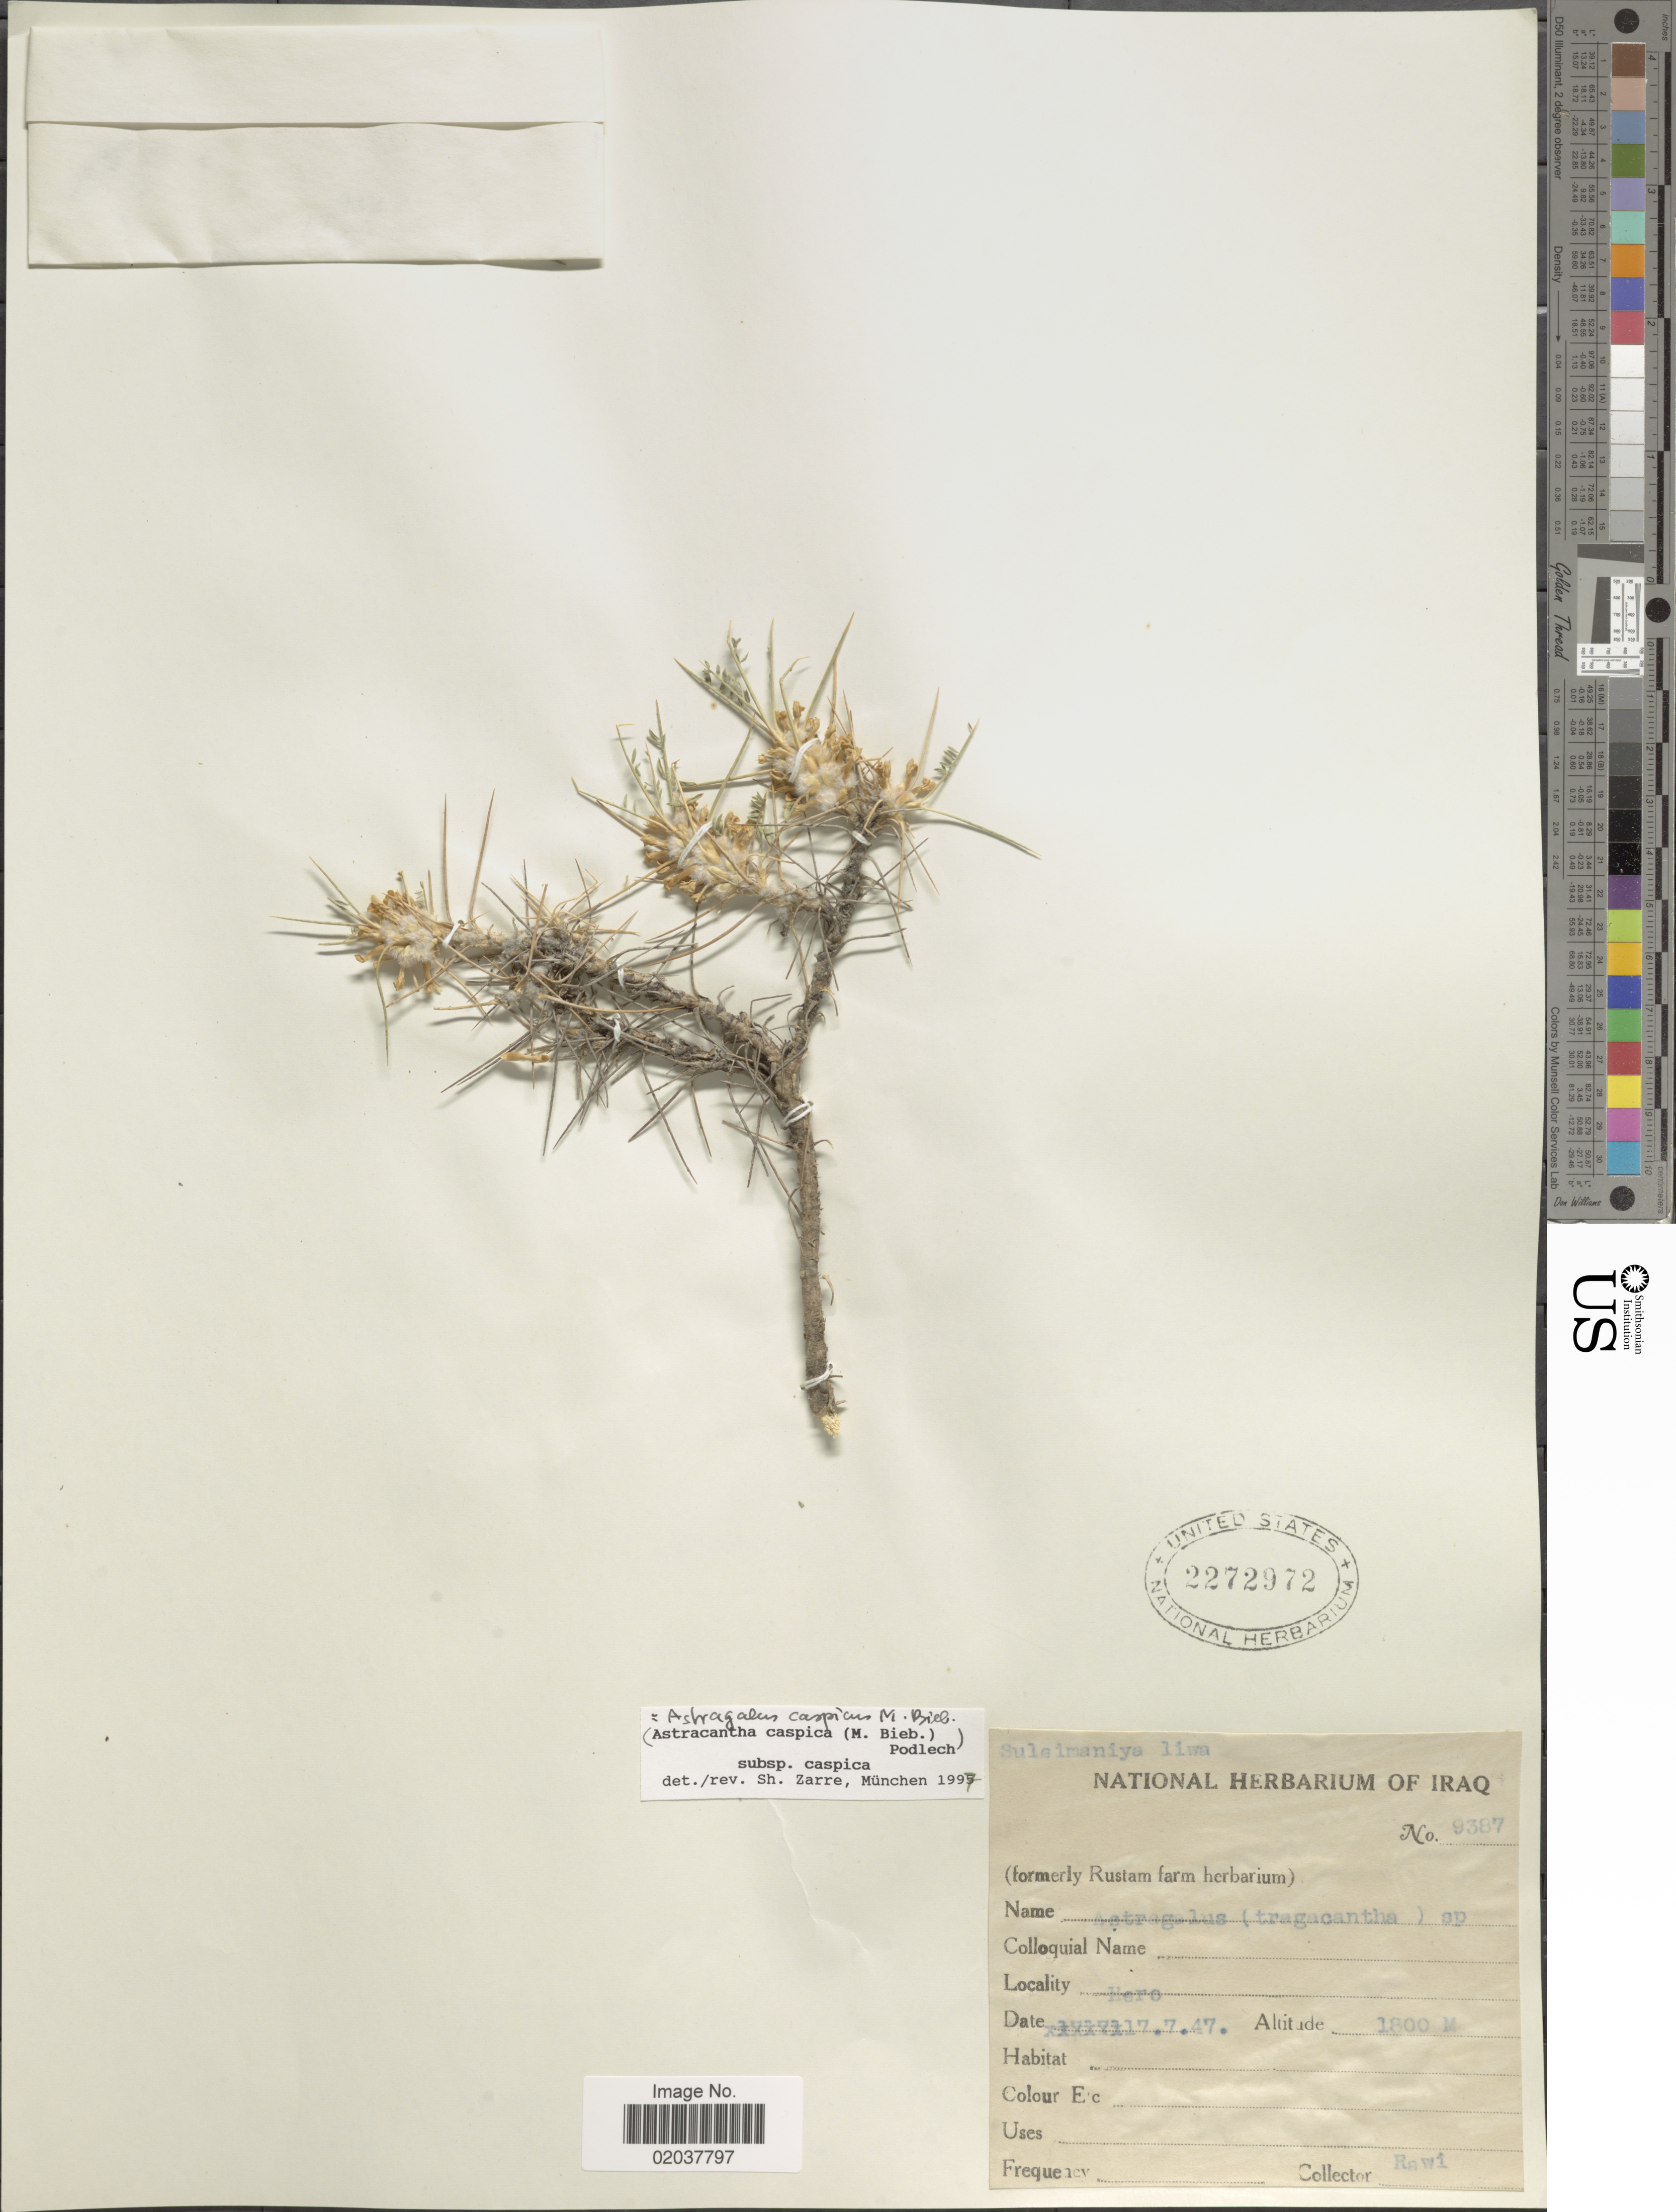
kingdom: Plantae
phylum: Tracheophyta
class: Magnoliopsida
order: Fabales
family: Fabaceae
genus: Astragalus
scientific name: Astragalus caspicus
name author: M. Bieb.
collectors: -. Rawi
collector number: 9387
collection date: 1947-07-17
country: Iraq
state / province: As Sulaymaniyah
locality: Suleimaniya lewi. Hero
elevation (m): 1800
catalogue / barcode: US 2272972